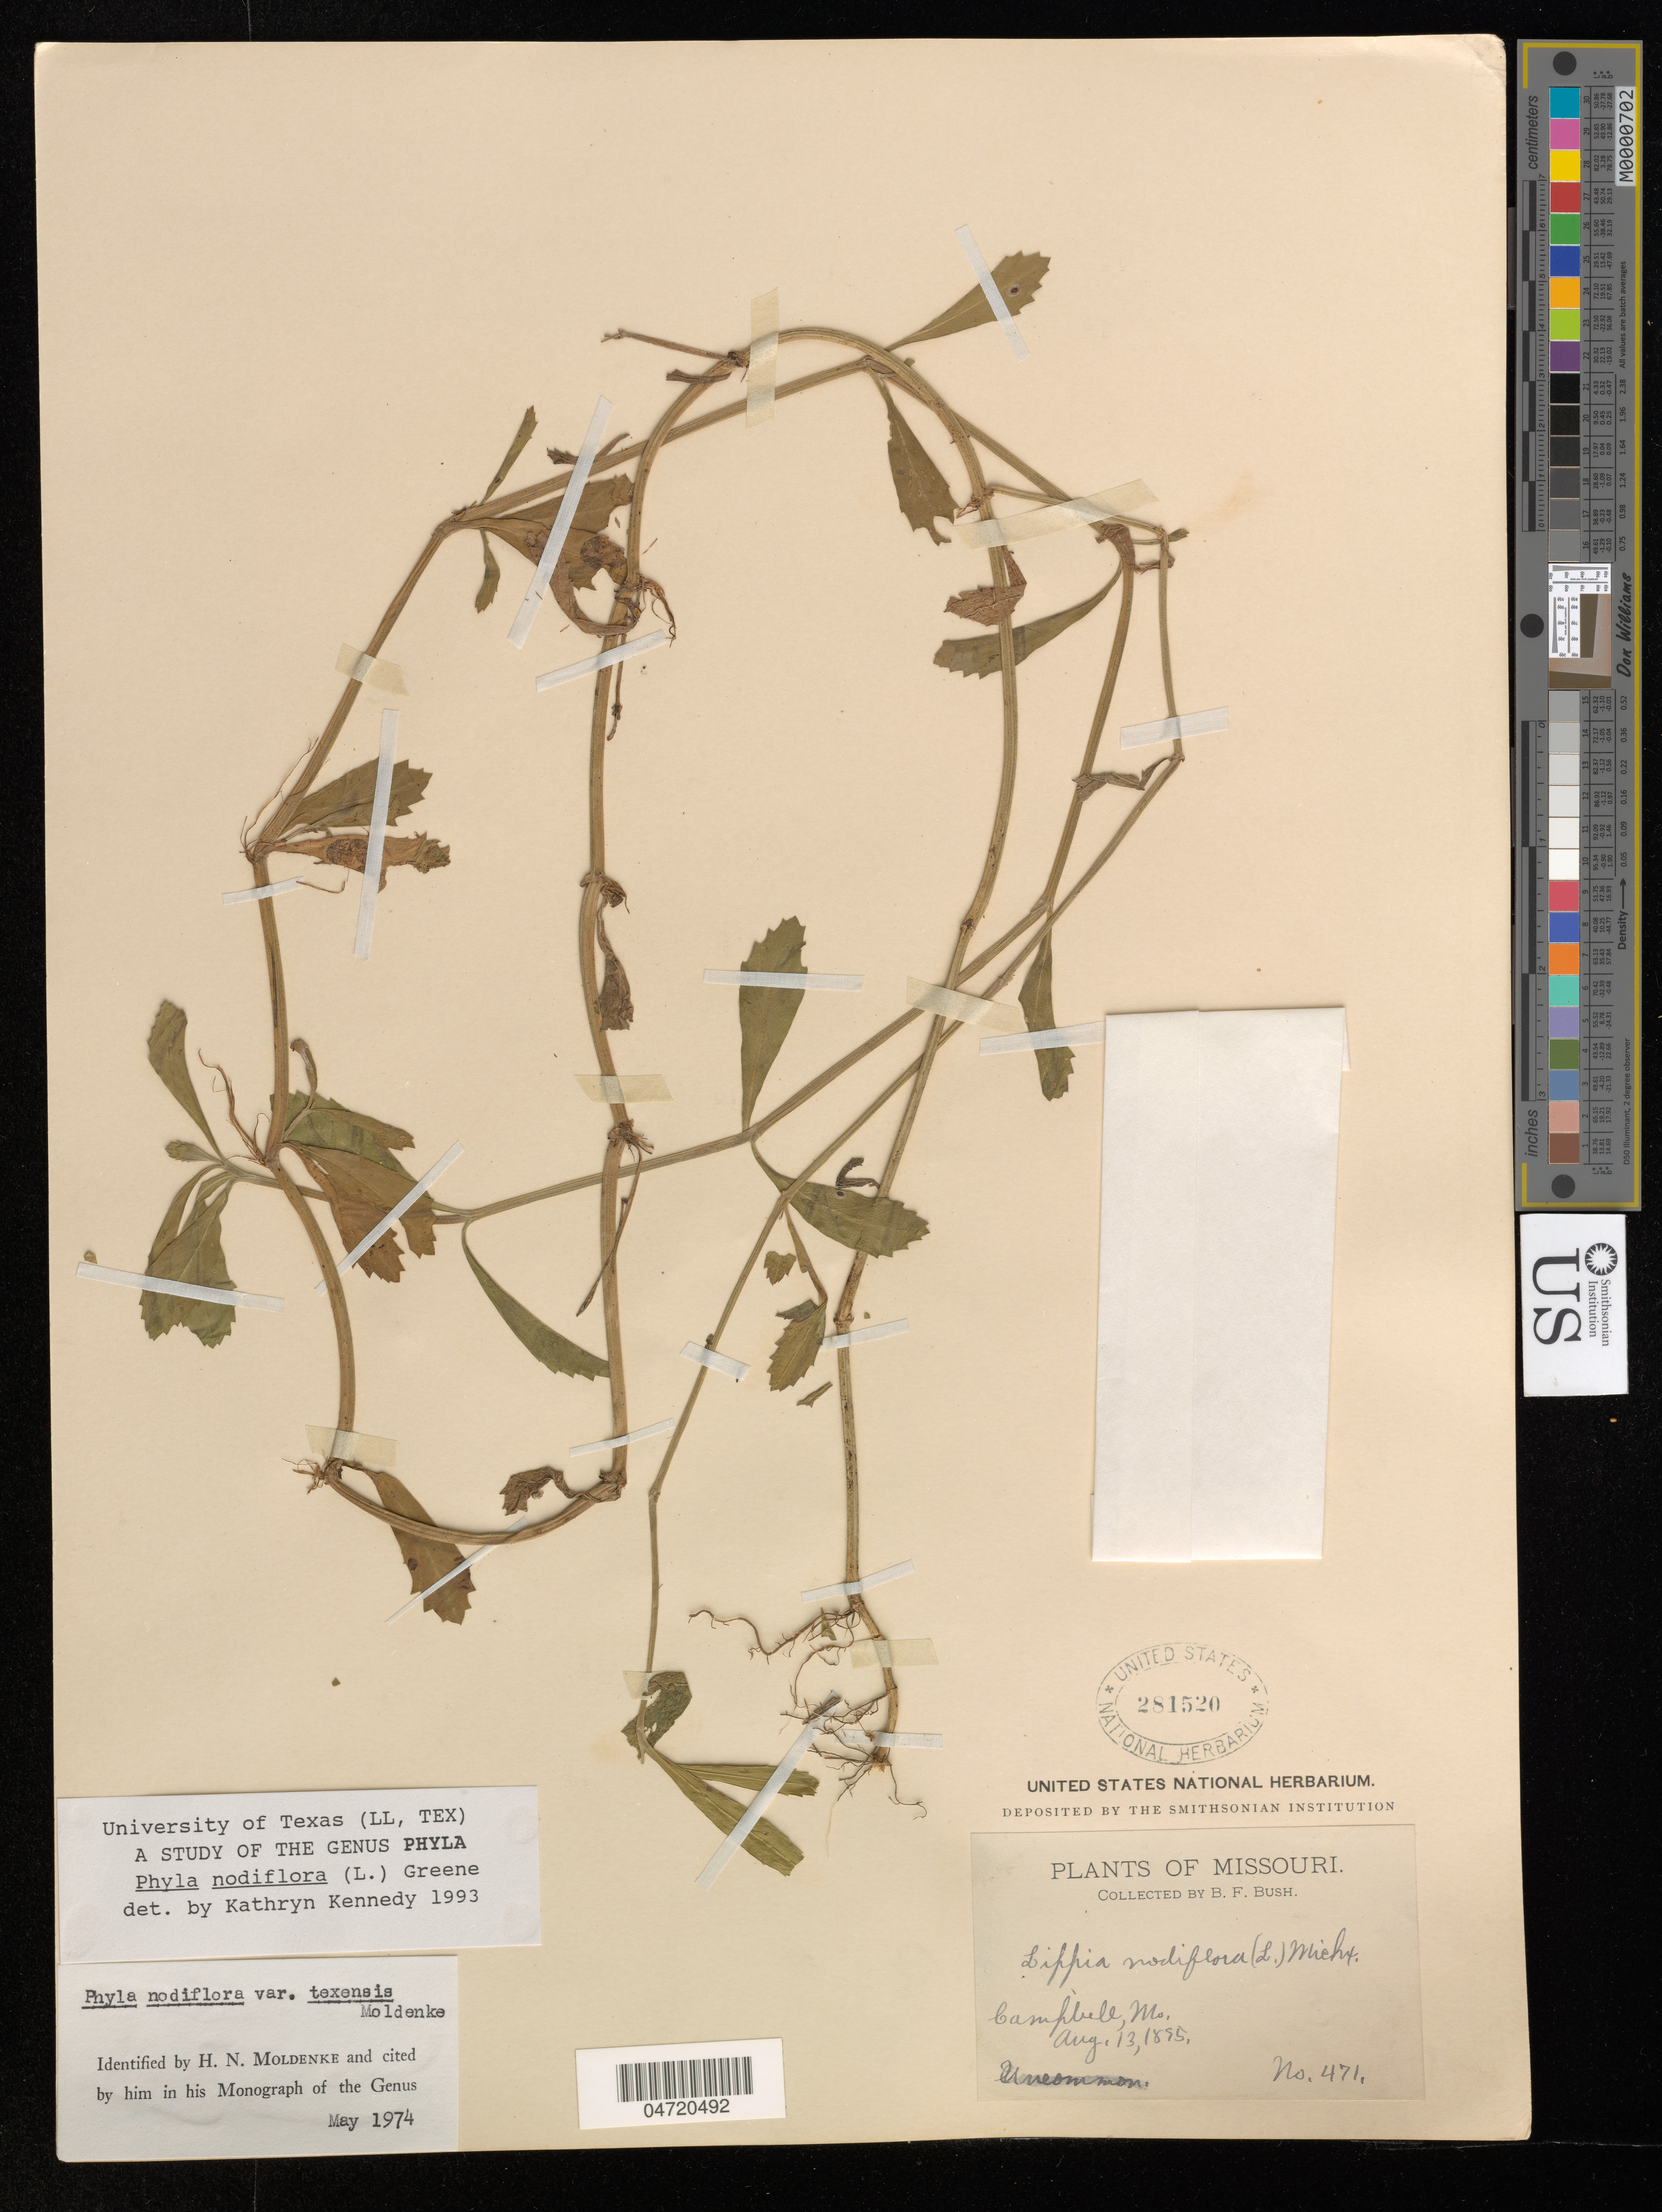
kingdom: Plantae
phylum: Tracheophyta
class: Magnoliopsida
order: Lamiales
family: Verbenaceae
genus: Phyla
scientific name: Phyla nodiflora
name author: (L.) Greene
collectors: B. F. Bush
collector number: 471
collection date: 1895-08-13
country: United States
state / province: Missouri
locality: Campbell.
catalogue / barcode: US 281520